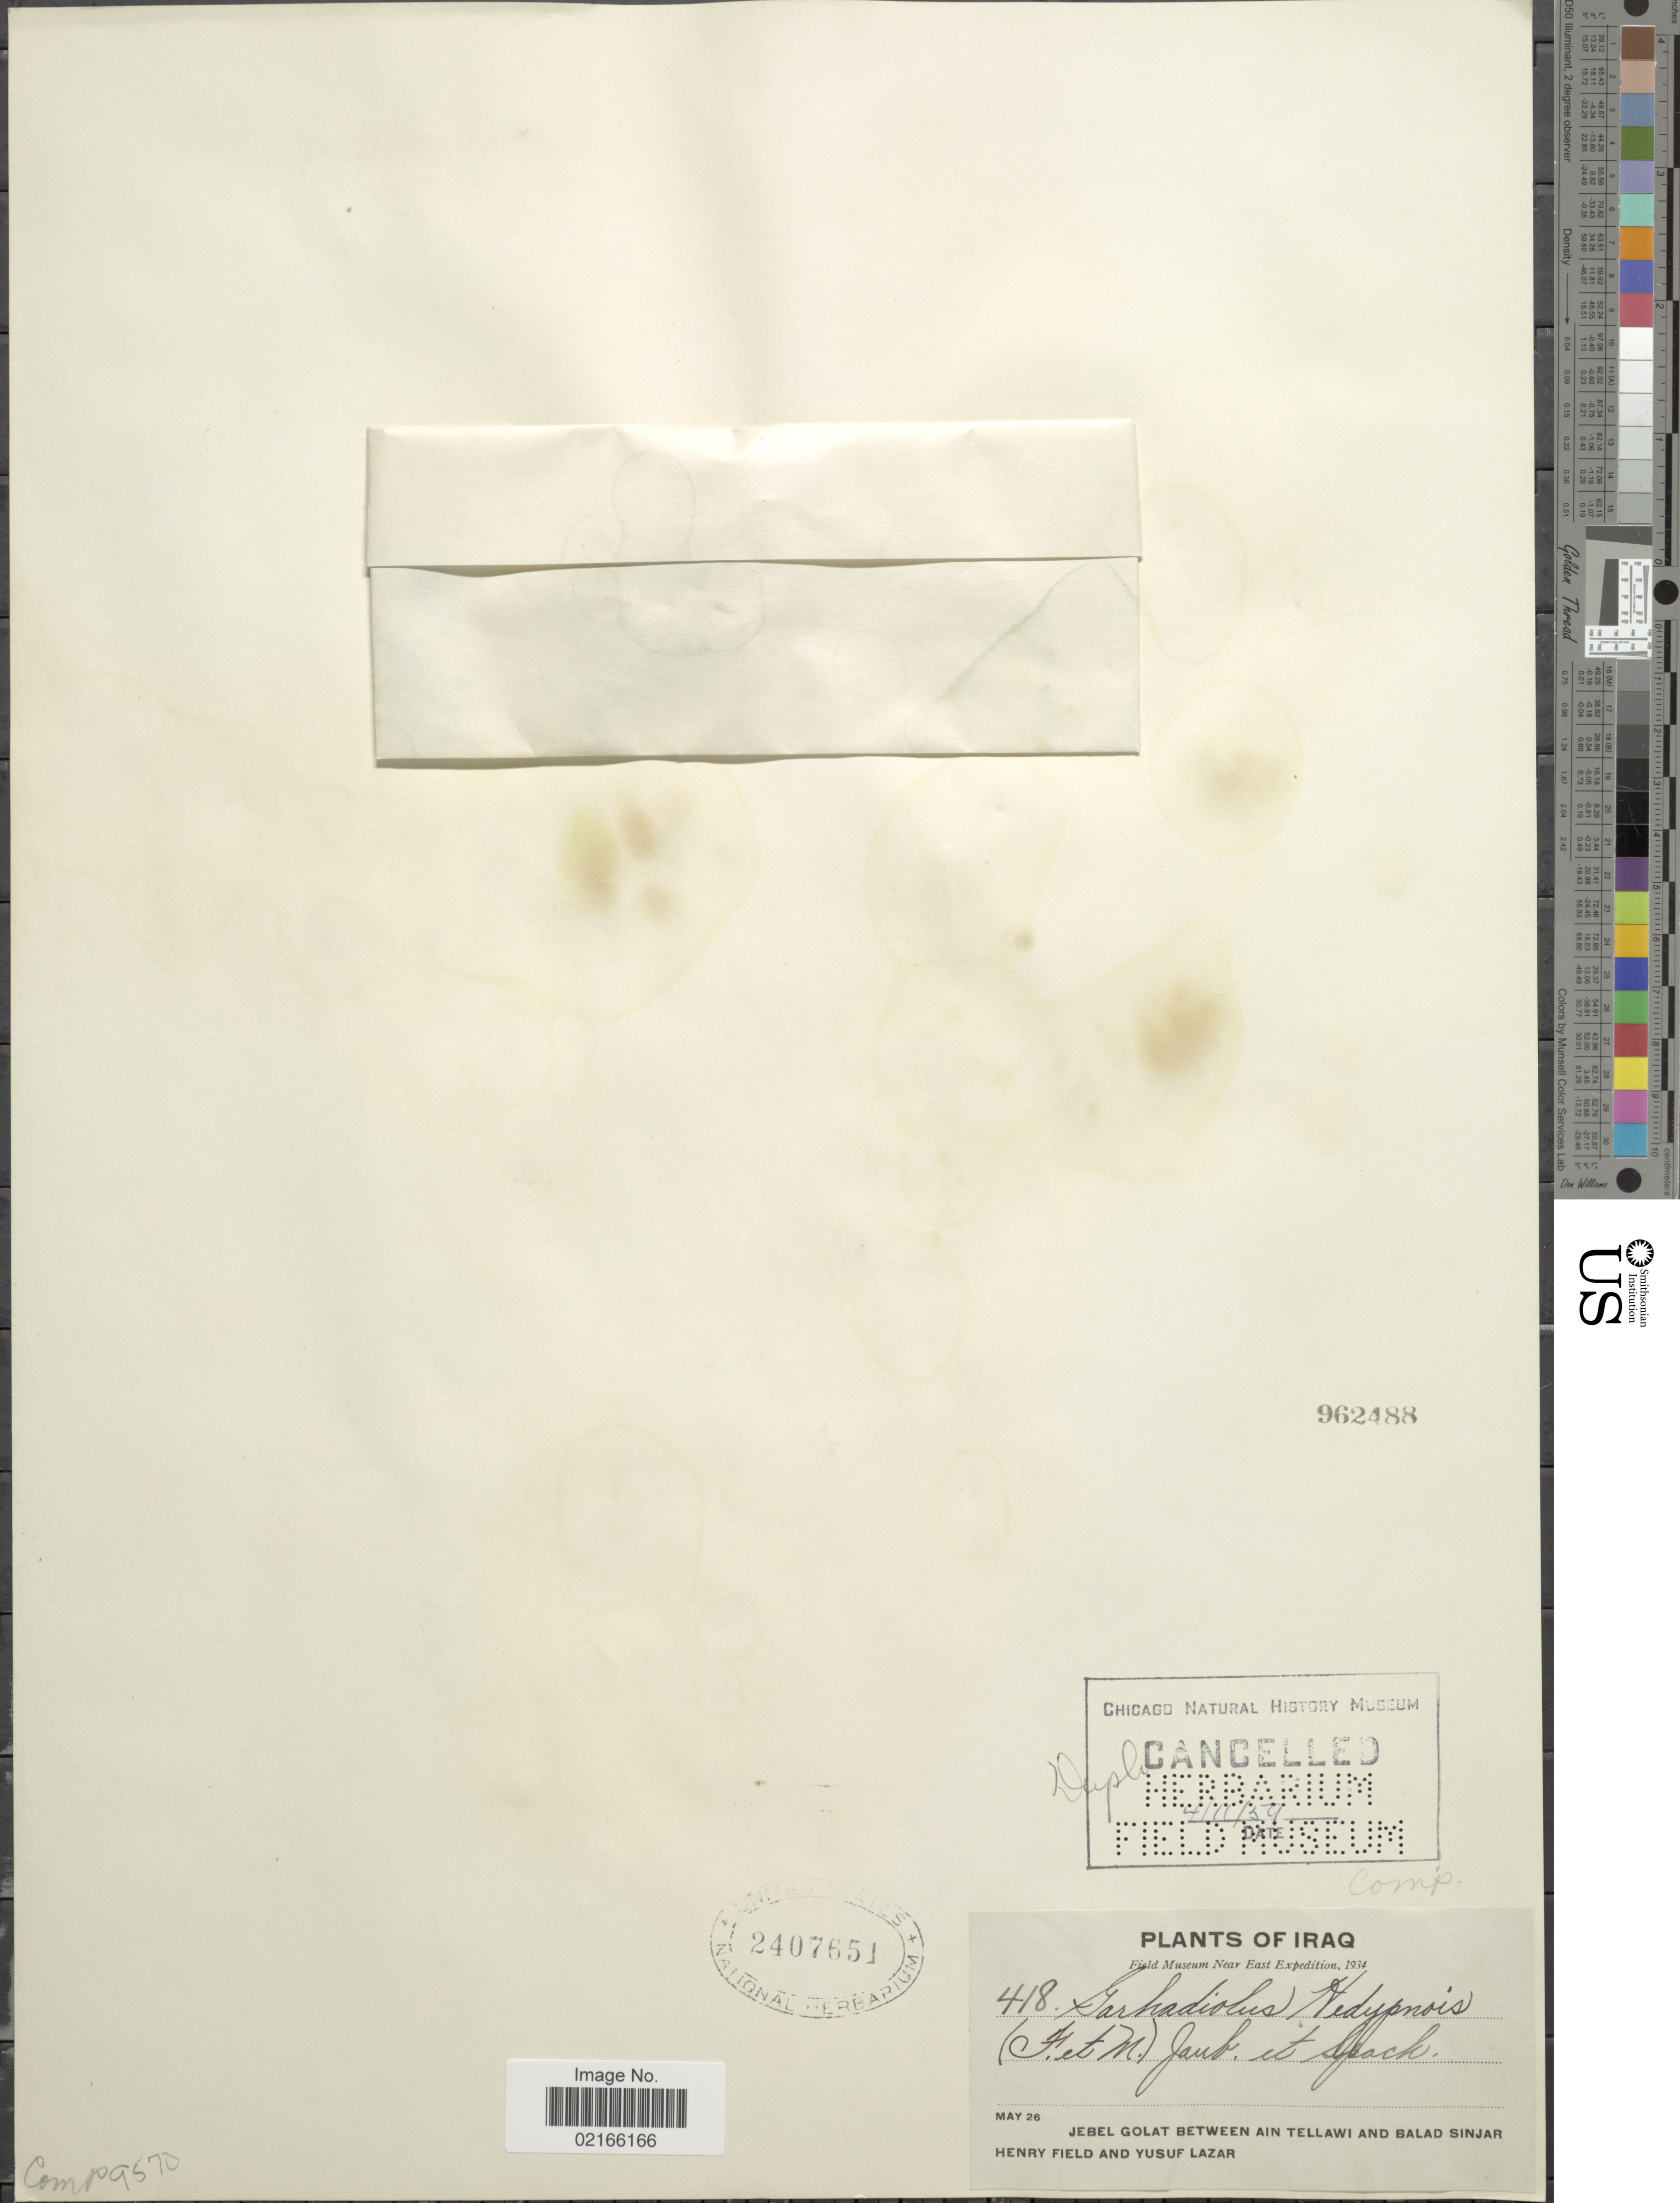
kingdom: Plantae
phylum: Tracheophyta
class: Magnoliopsida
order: Asterales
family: Asteraceae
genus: Garhadiolus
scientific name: Garhadiolus hedypnois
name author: Jaub. & Spach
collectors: H. Field & Y. Lazar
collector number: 418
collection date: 1934-05-26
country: Iraq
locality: Jebel Golat between Ain Tellawi and Balad Sinjar, field near East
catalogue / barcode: US 2407651